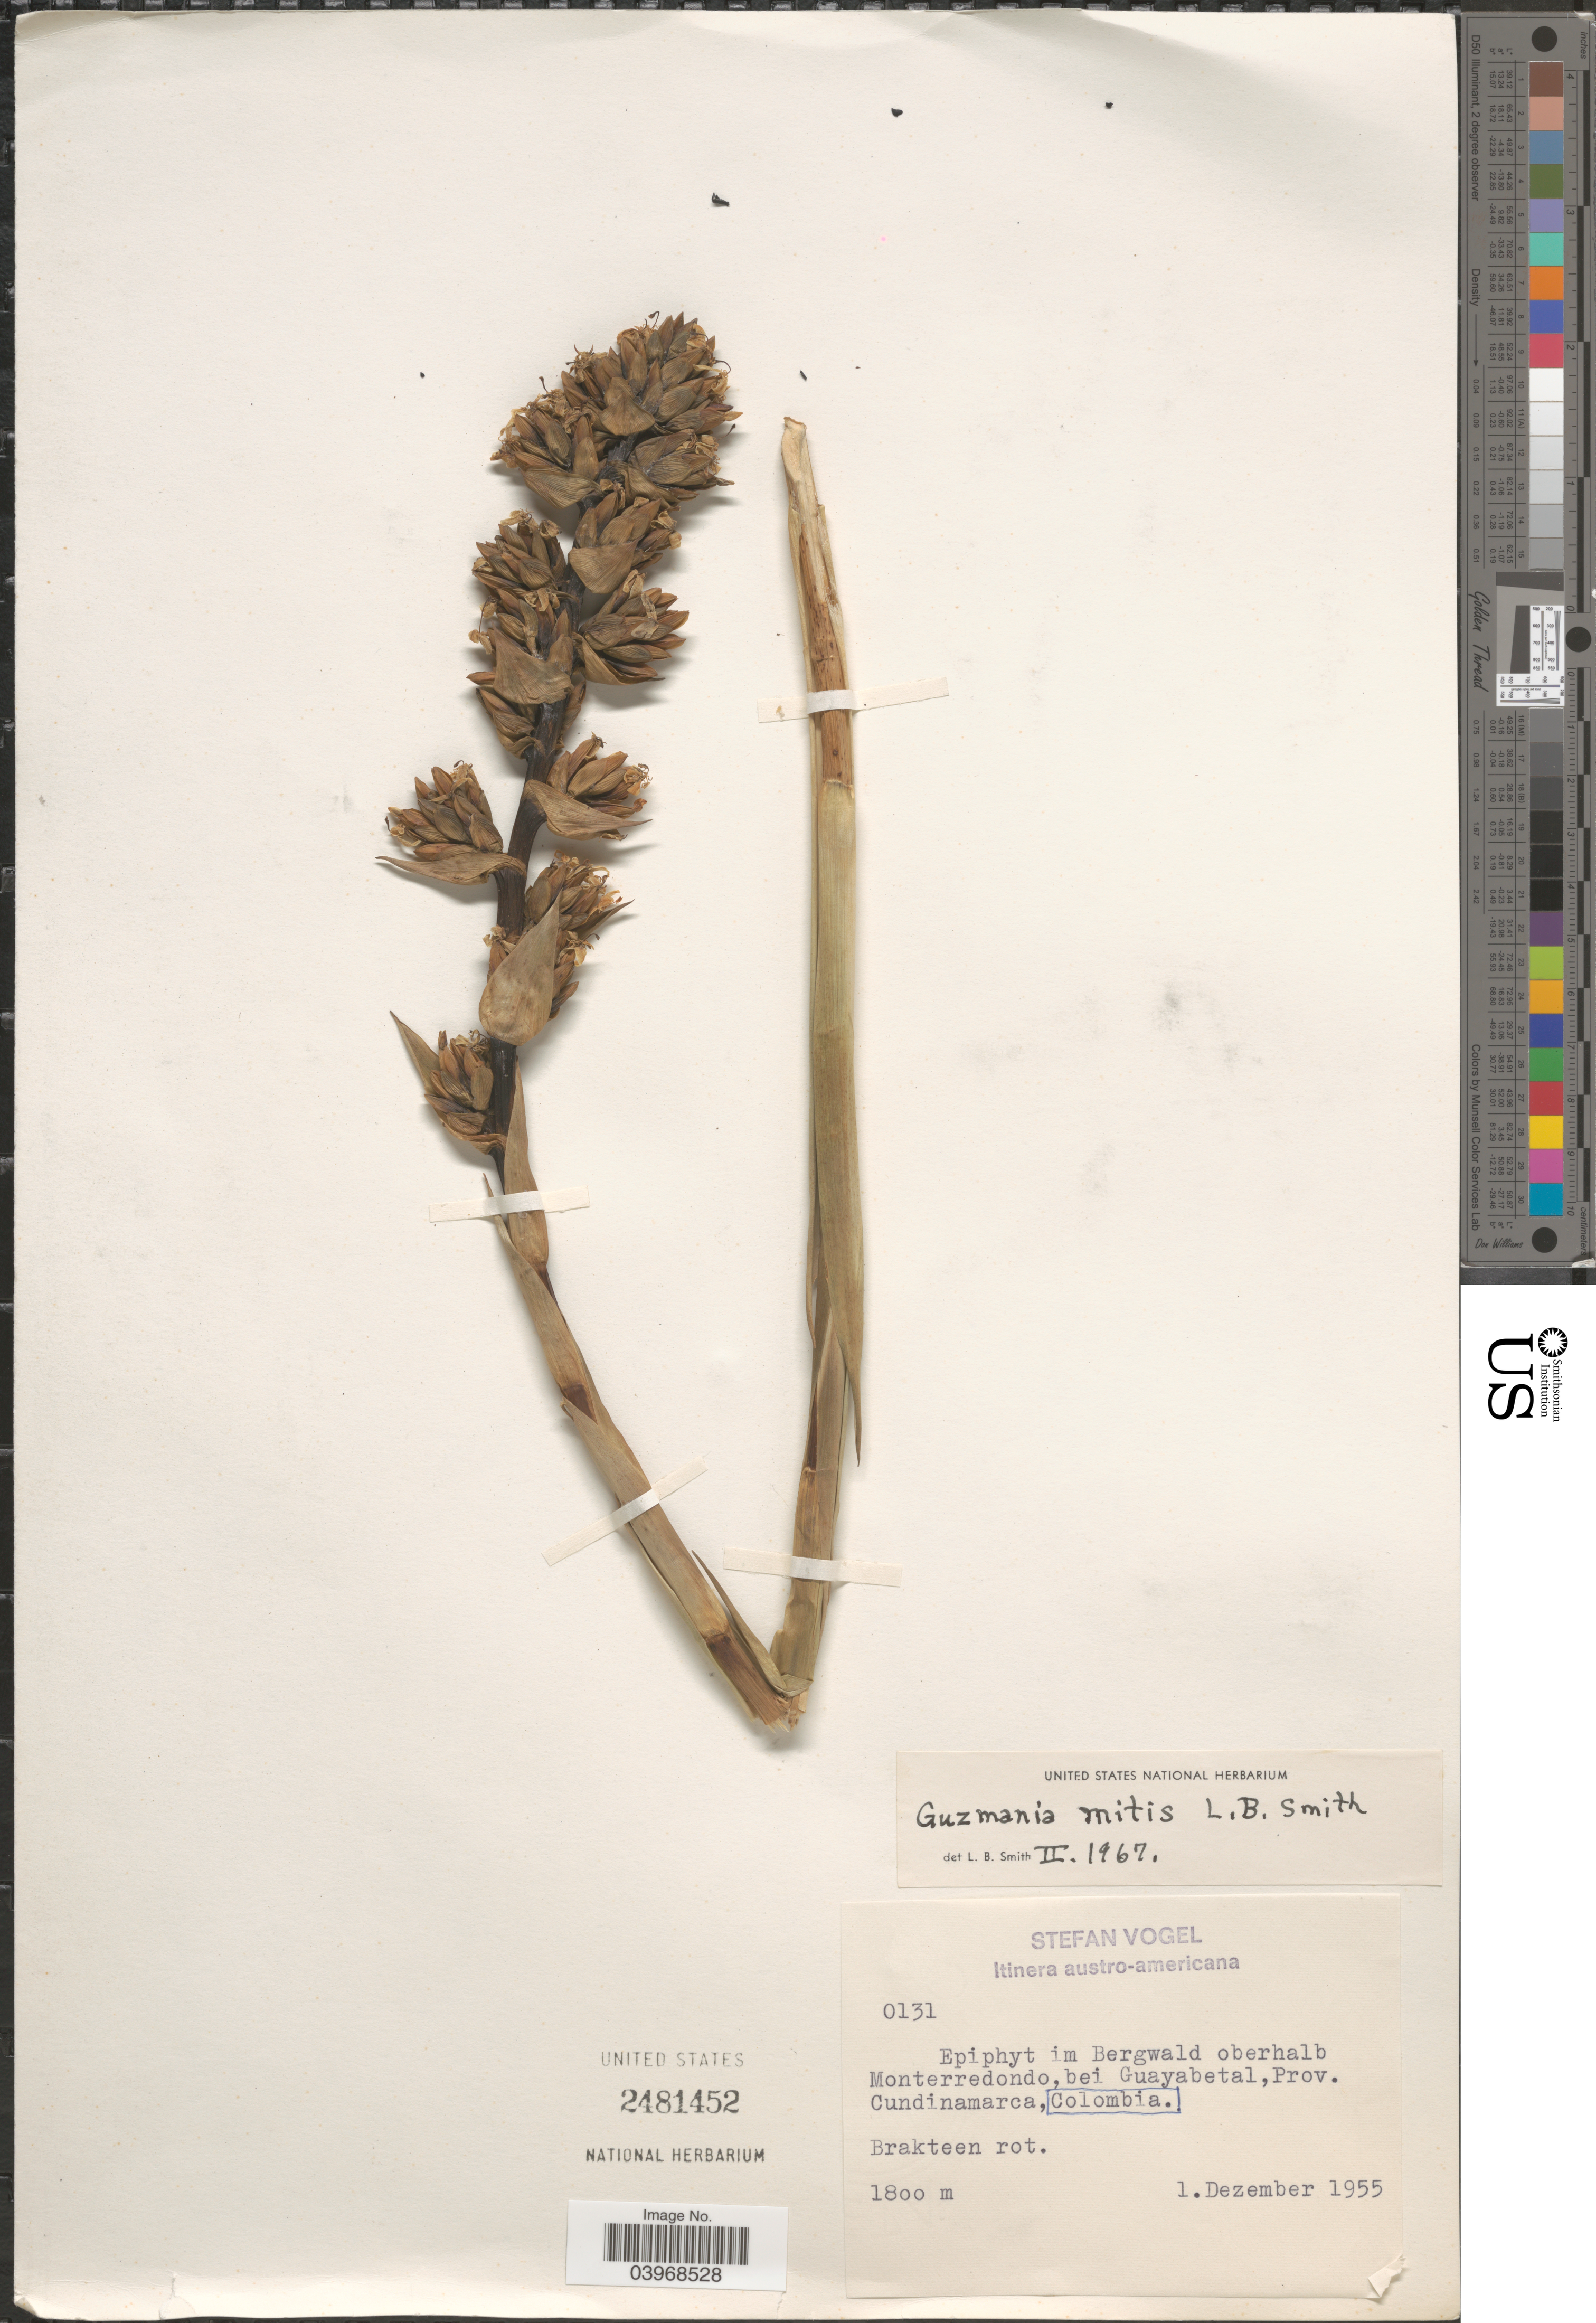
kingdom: Plantae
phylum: Tracheophyta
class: Liliopsida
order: Poales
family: Bromeliaceae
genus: Guzmania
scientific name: Guzmania mitis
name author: L.B. Sm.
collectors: S. Vogel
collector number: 0131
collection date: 1955-12-01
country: Colombia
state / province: Cundinamarca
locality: Itinero austro-americana. Epiphyt im Bergwald oberhalb Monterredondo, bei Guayabetal. Brakteen rot.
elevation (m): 1800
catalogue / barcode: US 2481452